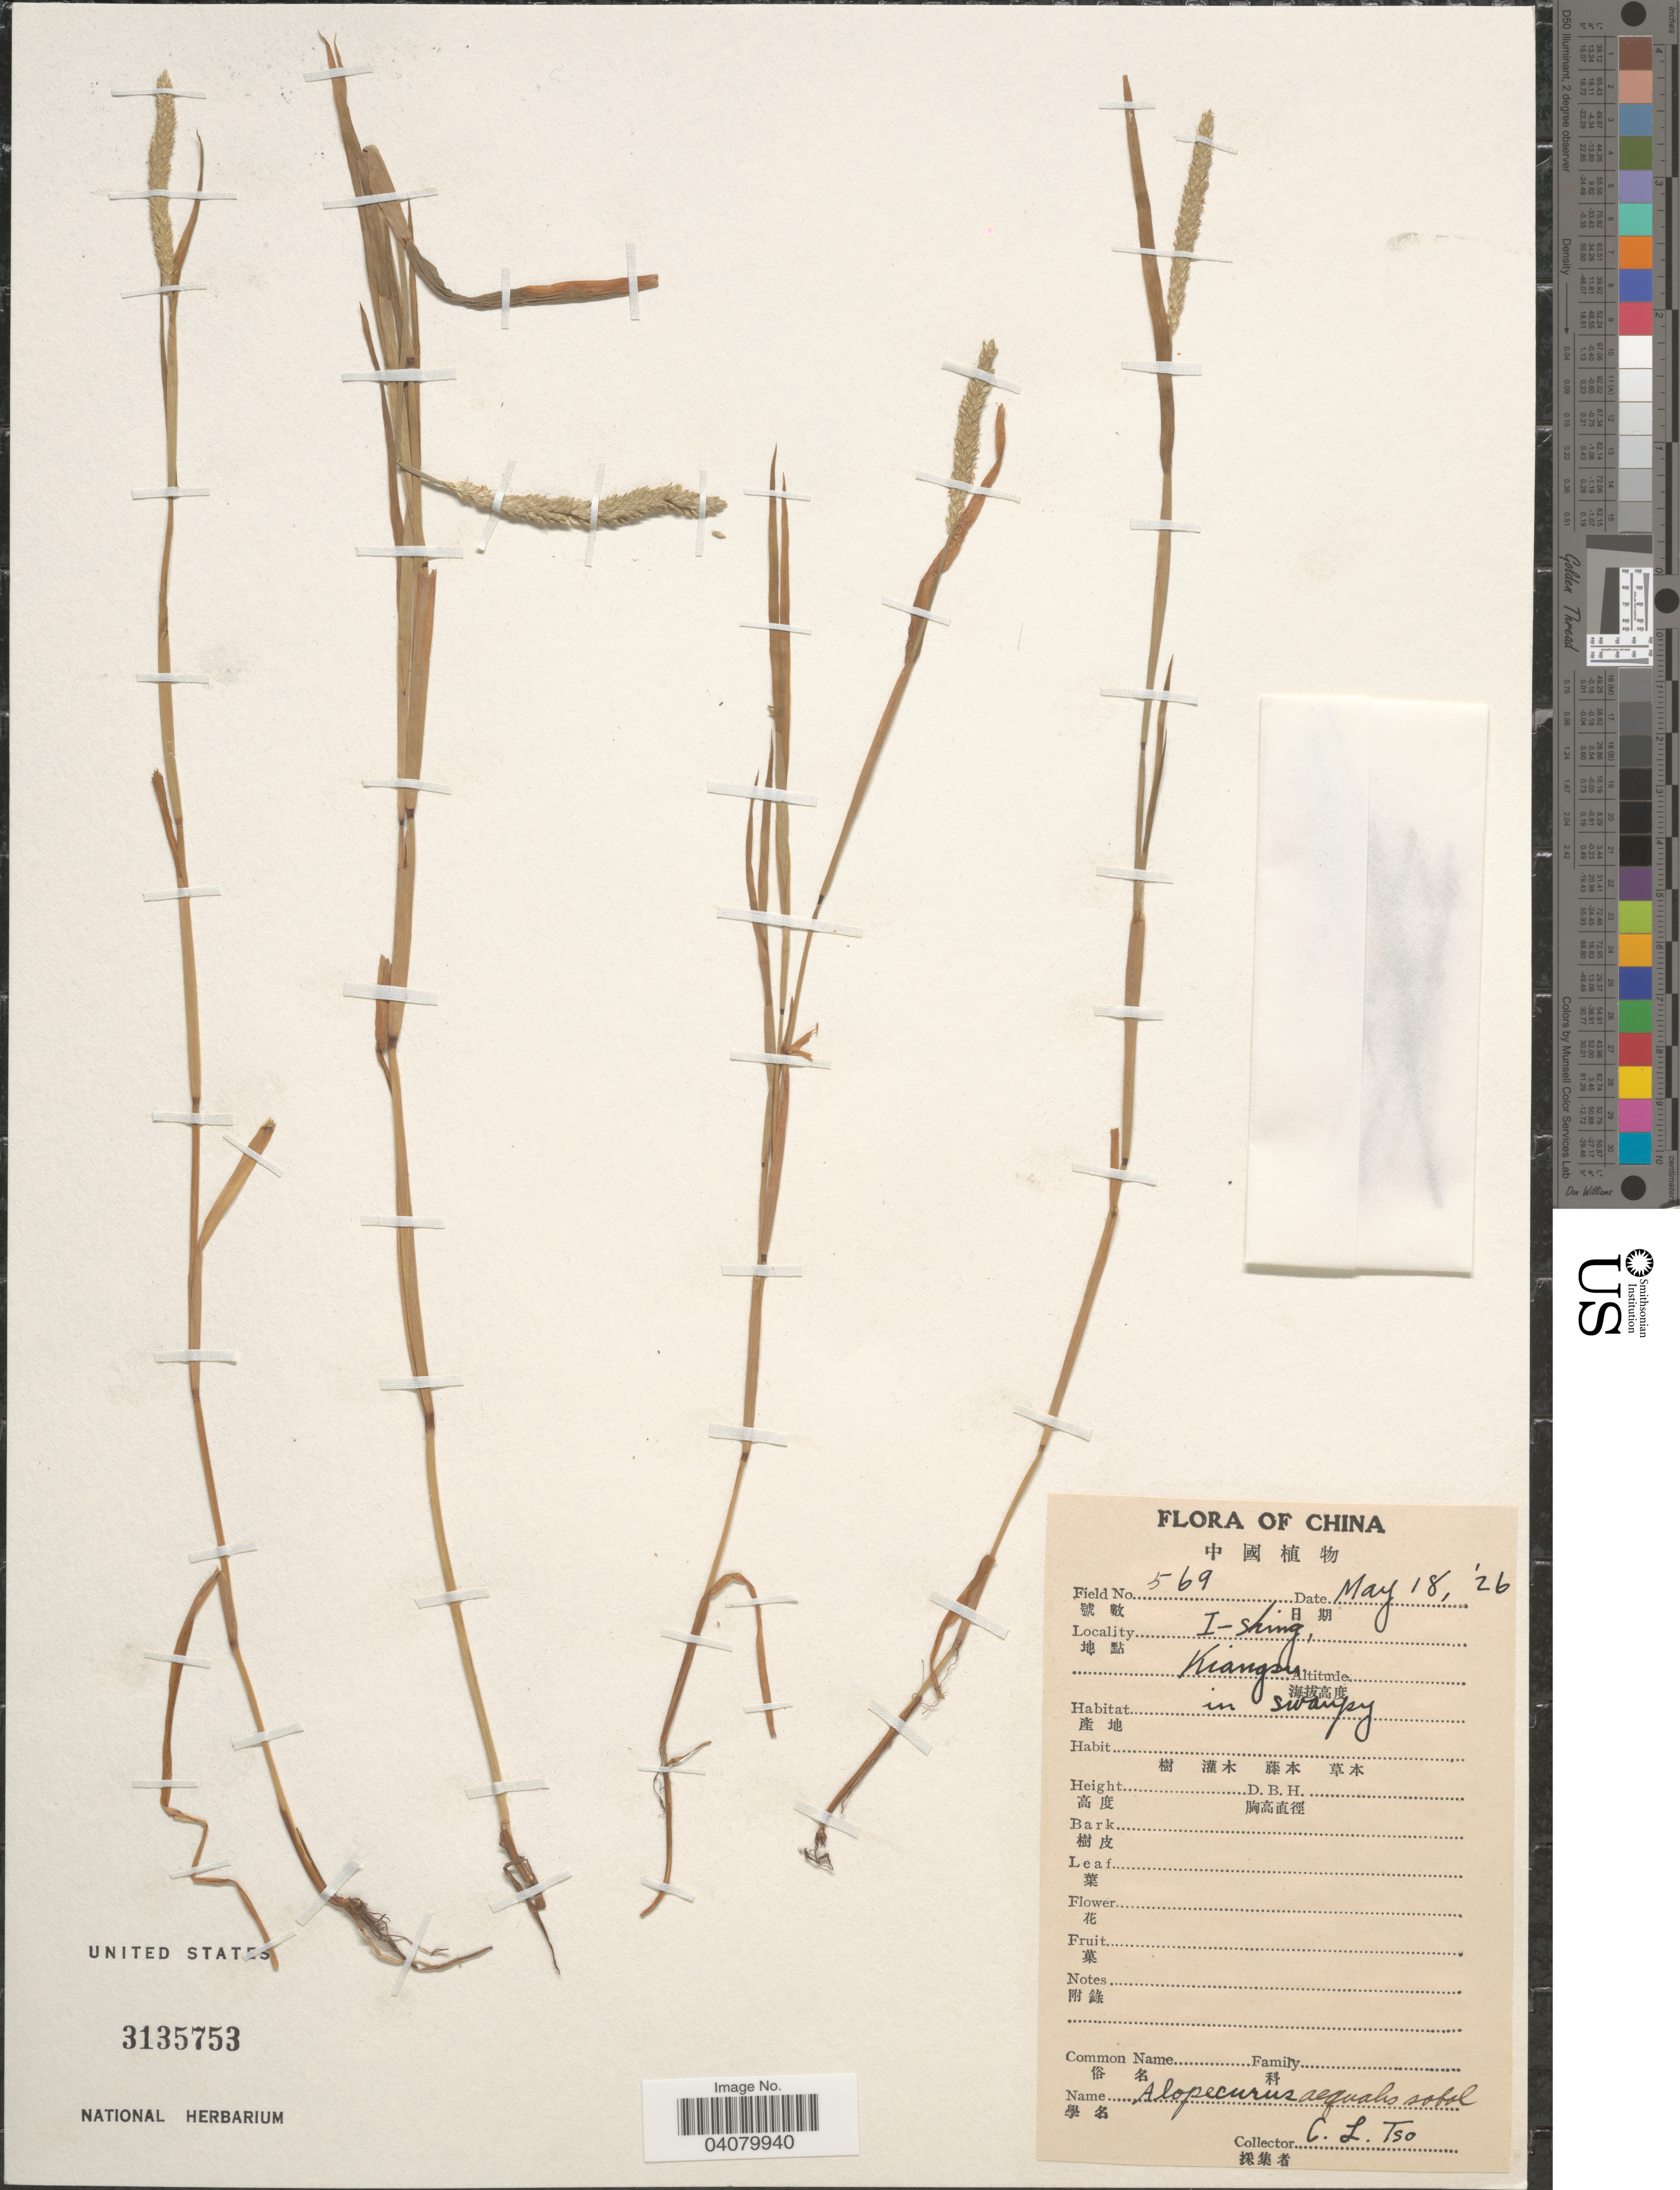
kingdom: Plantae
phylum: Tracheophyta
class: Liliopsida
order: Poales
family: Poaceae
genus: Alopecurus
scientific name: Alopecurus aequalis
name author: Sobol.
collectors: C. Tso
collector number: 569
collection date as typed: Transcribed d/m/y: 18/5/26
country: China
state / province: Jiangsu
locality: I-shing, Kiangsu.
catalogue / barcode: US 3135753